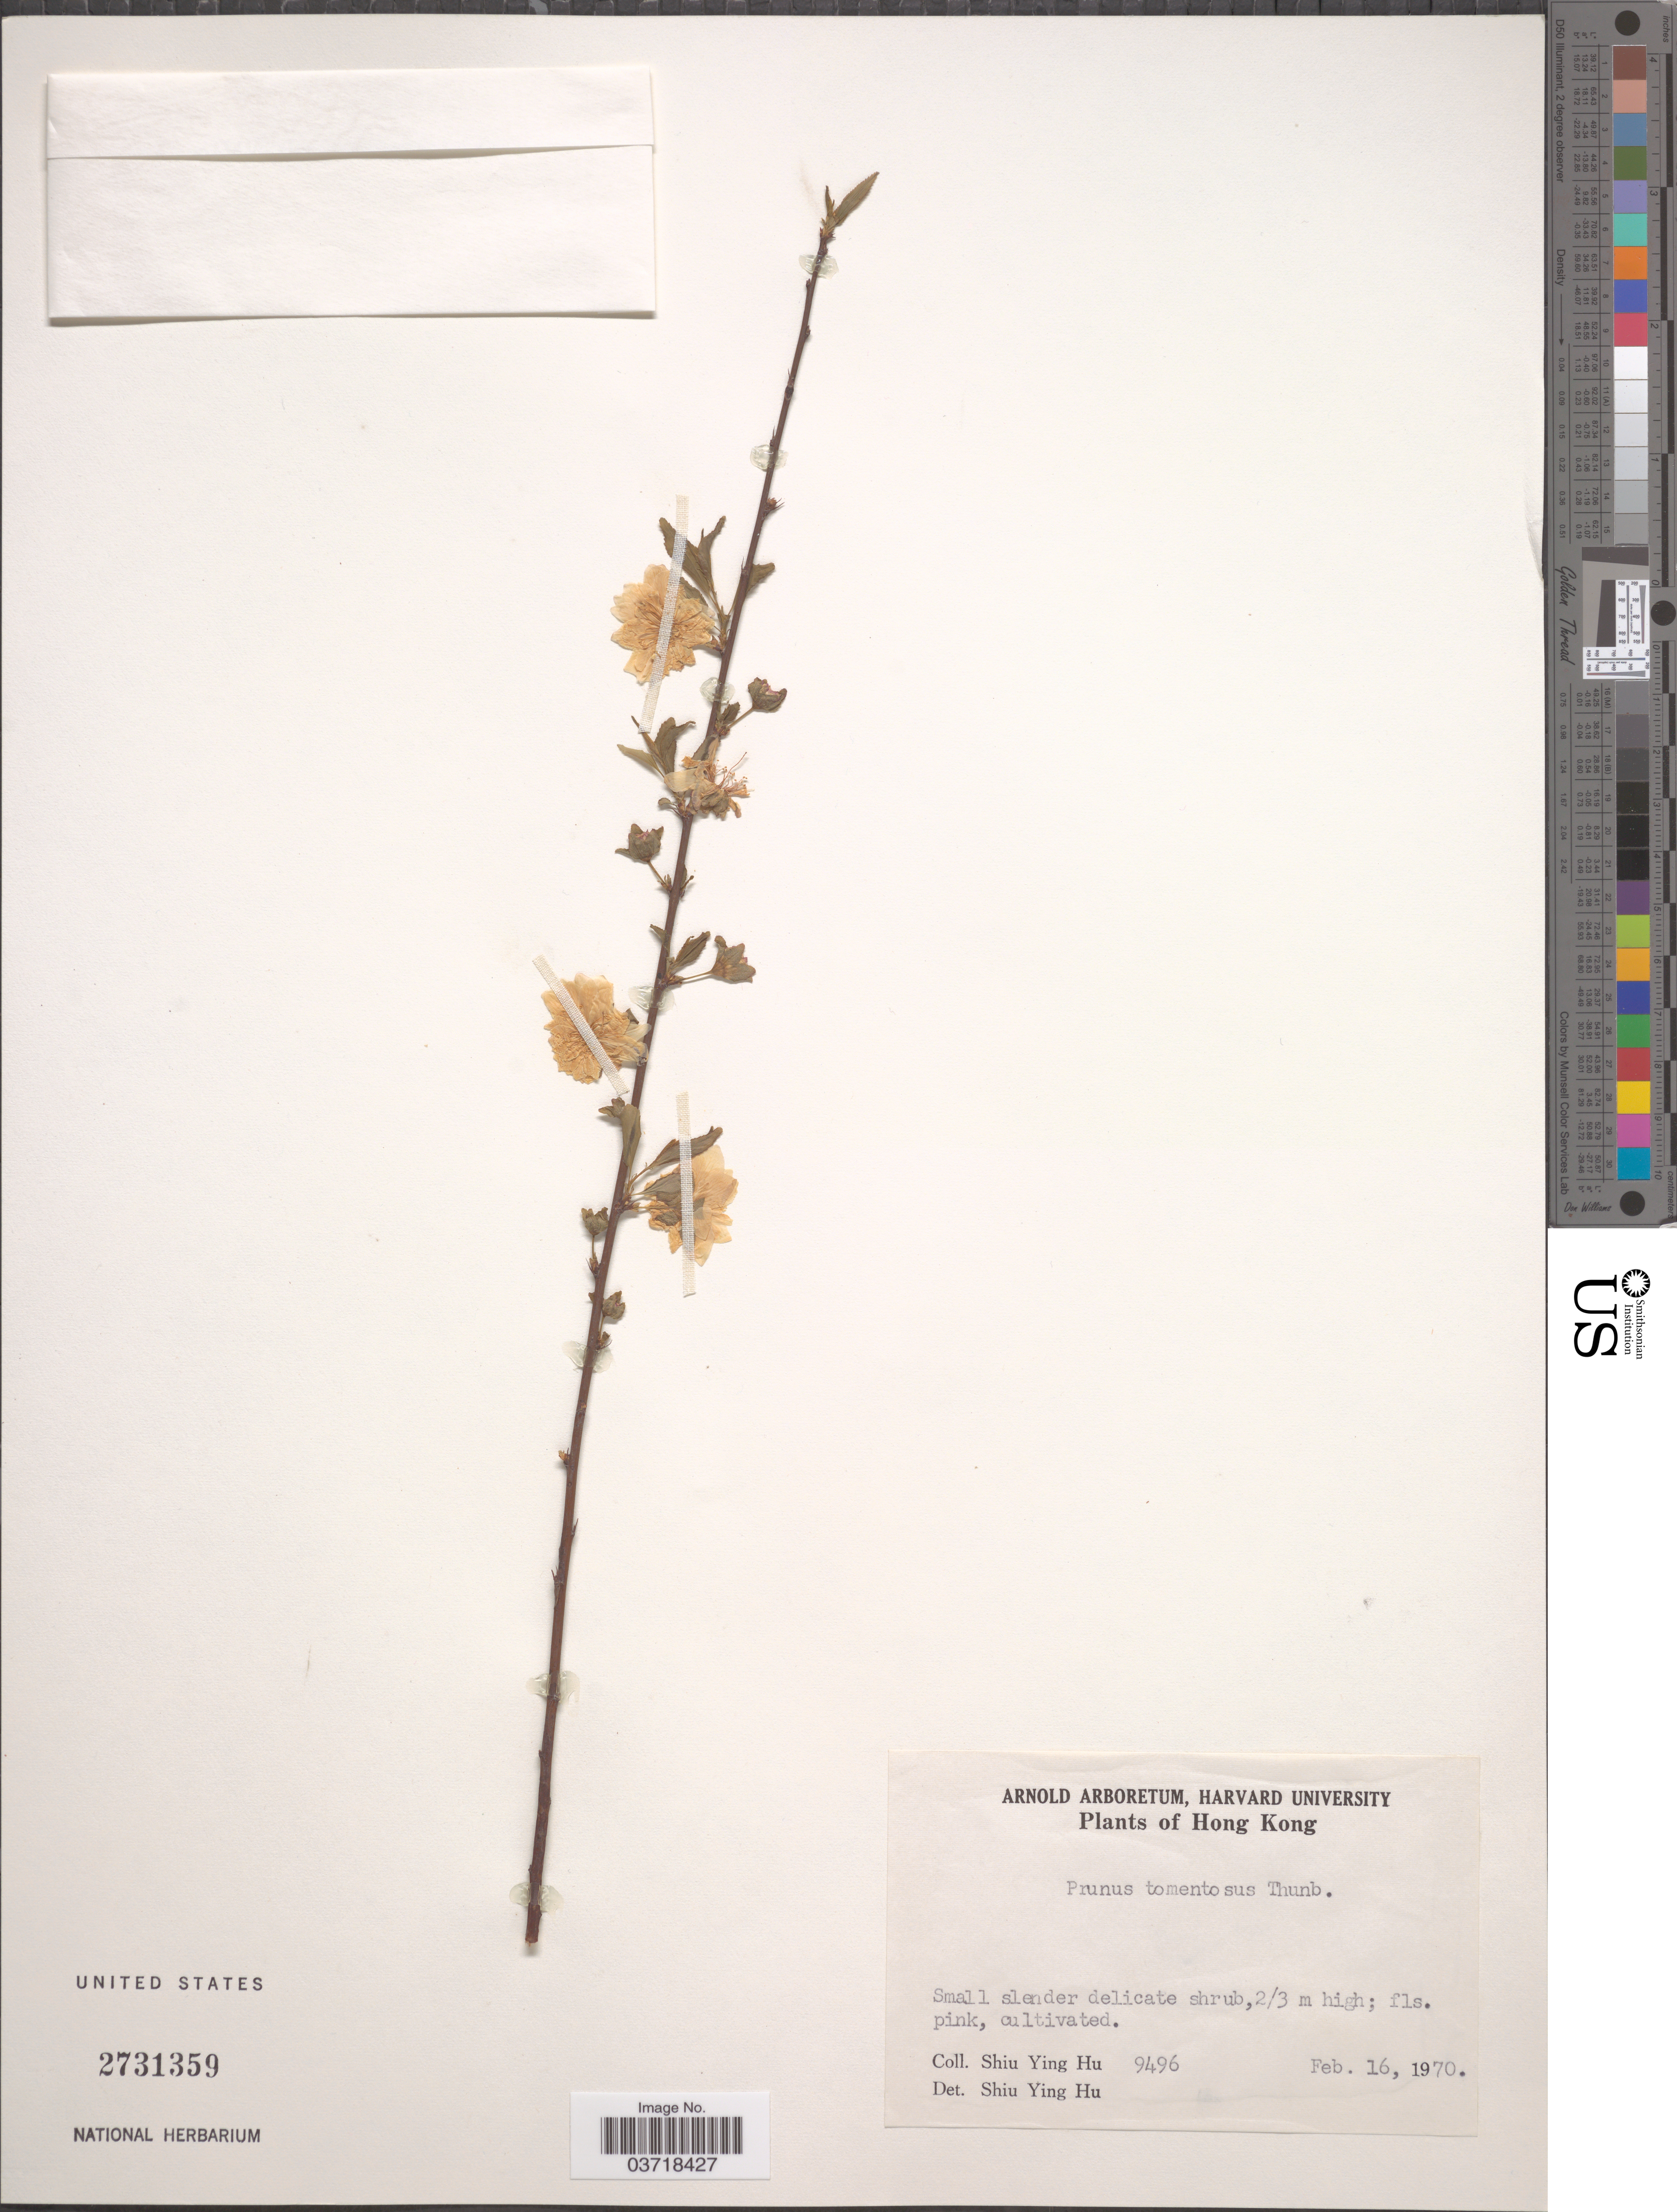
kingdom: Plantae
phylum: Tracheophyta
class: Magnoliopsida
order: Rosales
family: Rosaceae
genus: Prunus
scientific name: Prunus tomentosa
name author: Thunb.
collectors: S. Y. Hu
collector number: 9496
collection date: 1970-02-16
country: China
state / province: Hong Kong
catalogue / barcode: US 2731359